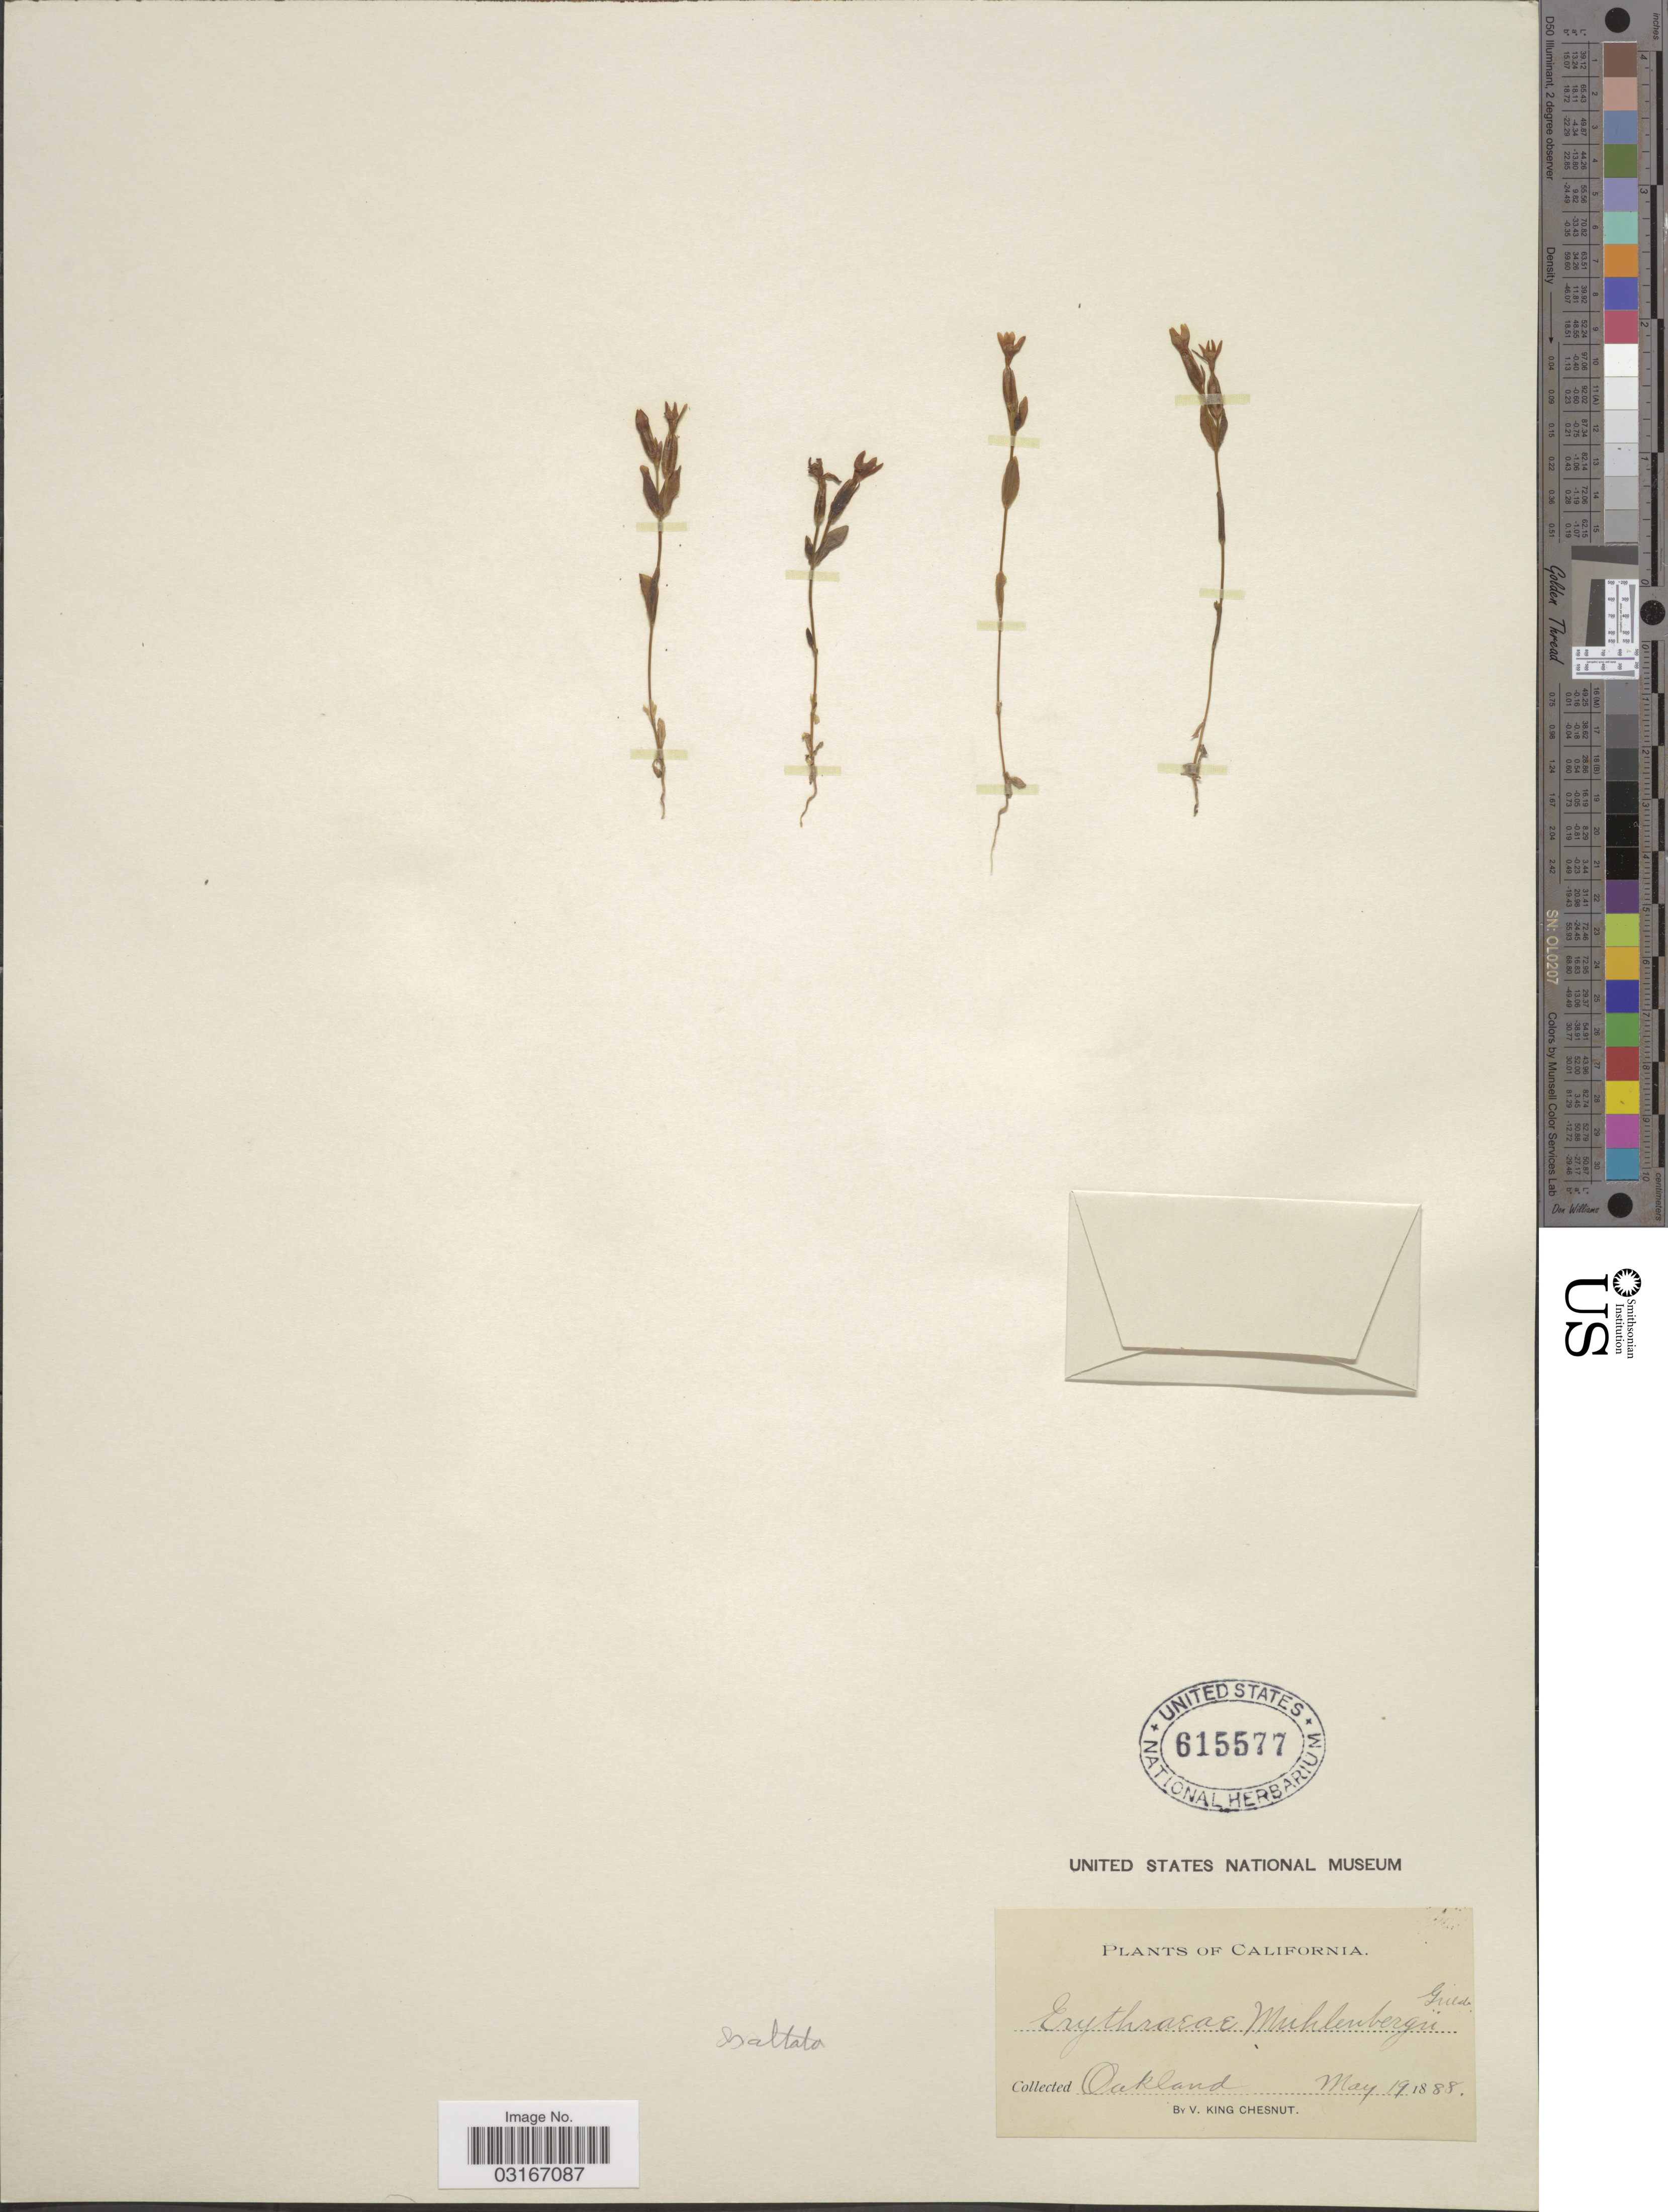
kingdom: Plantae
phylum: Tracheophyta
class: Magnoliopsida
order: Gentianales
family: Gentianaceae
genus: Centaurium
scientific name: Centaurium exaltatum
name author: (Griseb.) W. Wight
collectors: V. Chesnut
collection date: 1888-05-19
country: United States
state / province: California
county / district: Alameda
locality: Oakland.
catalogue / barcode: US 615577